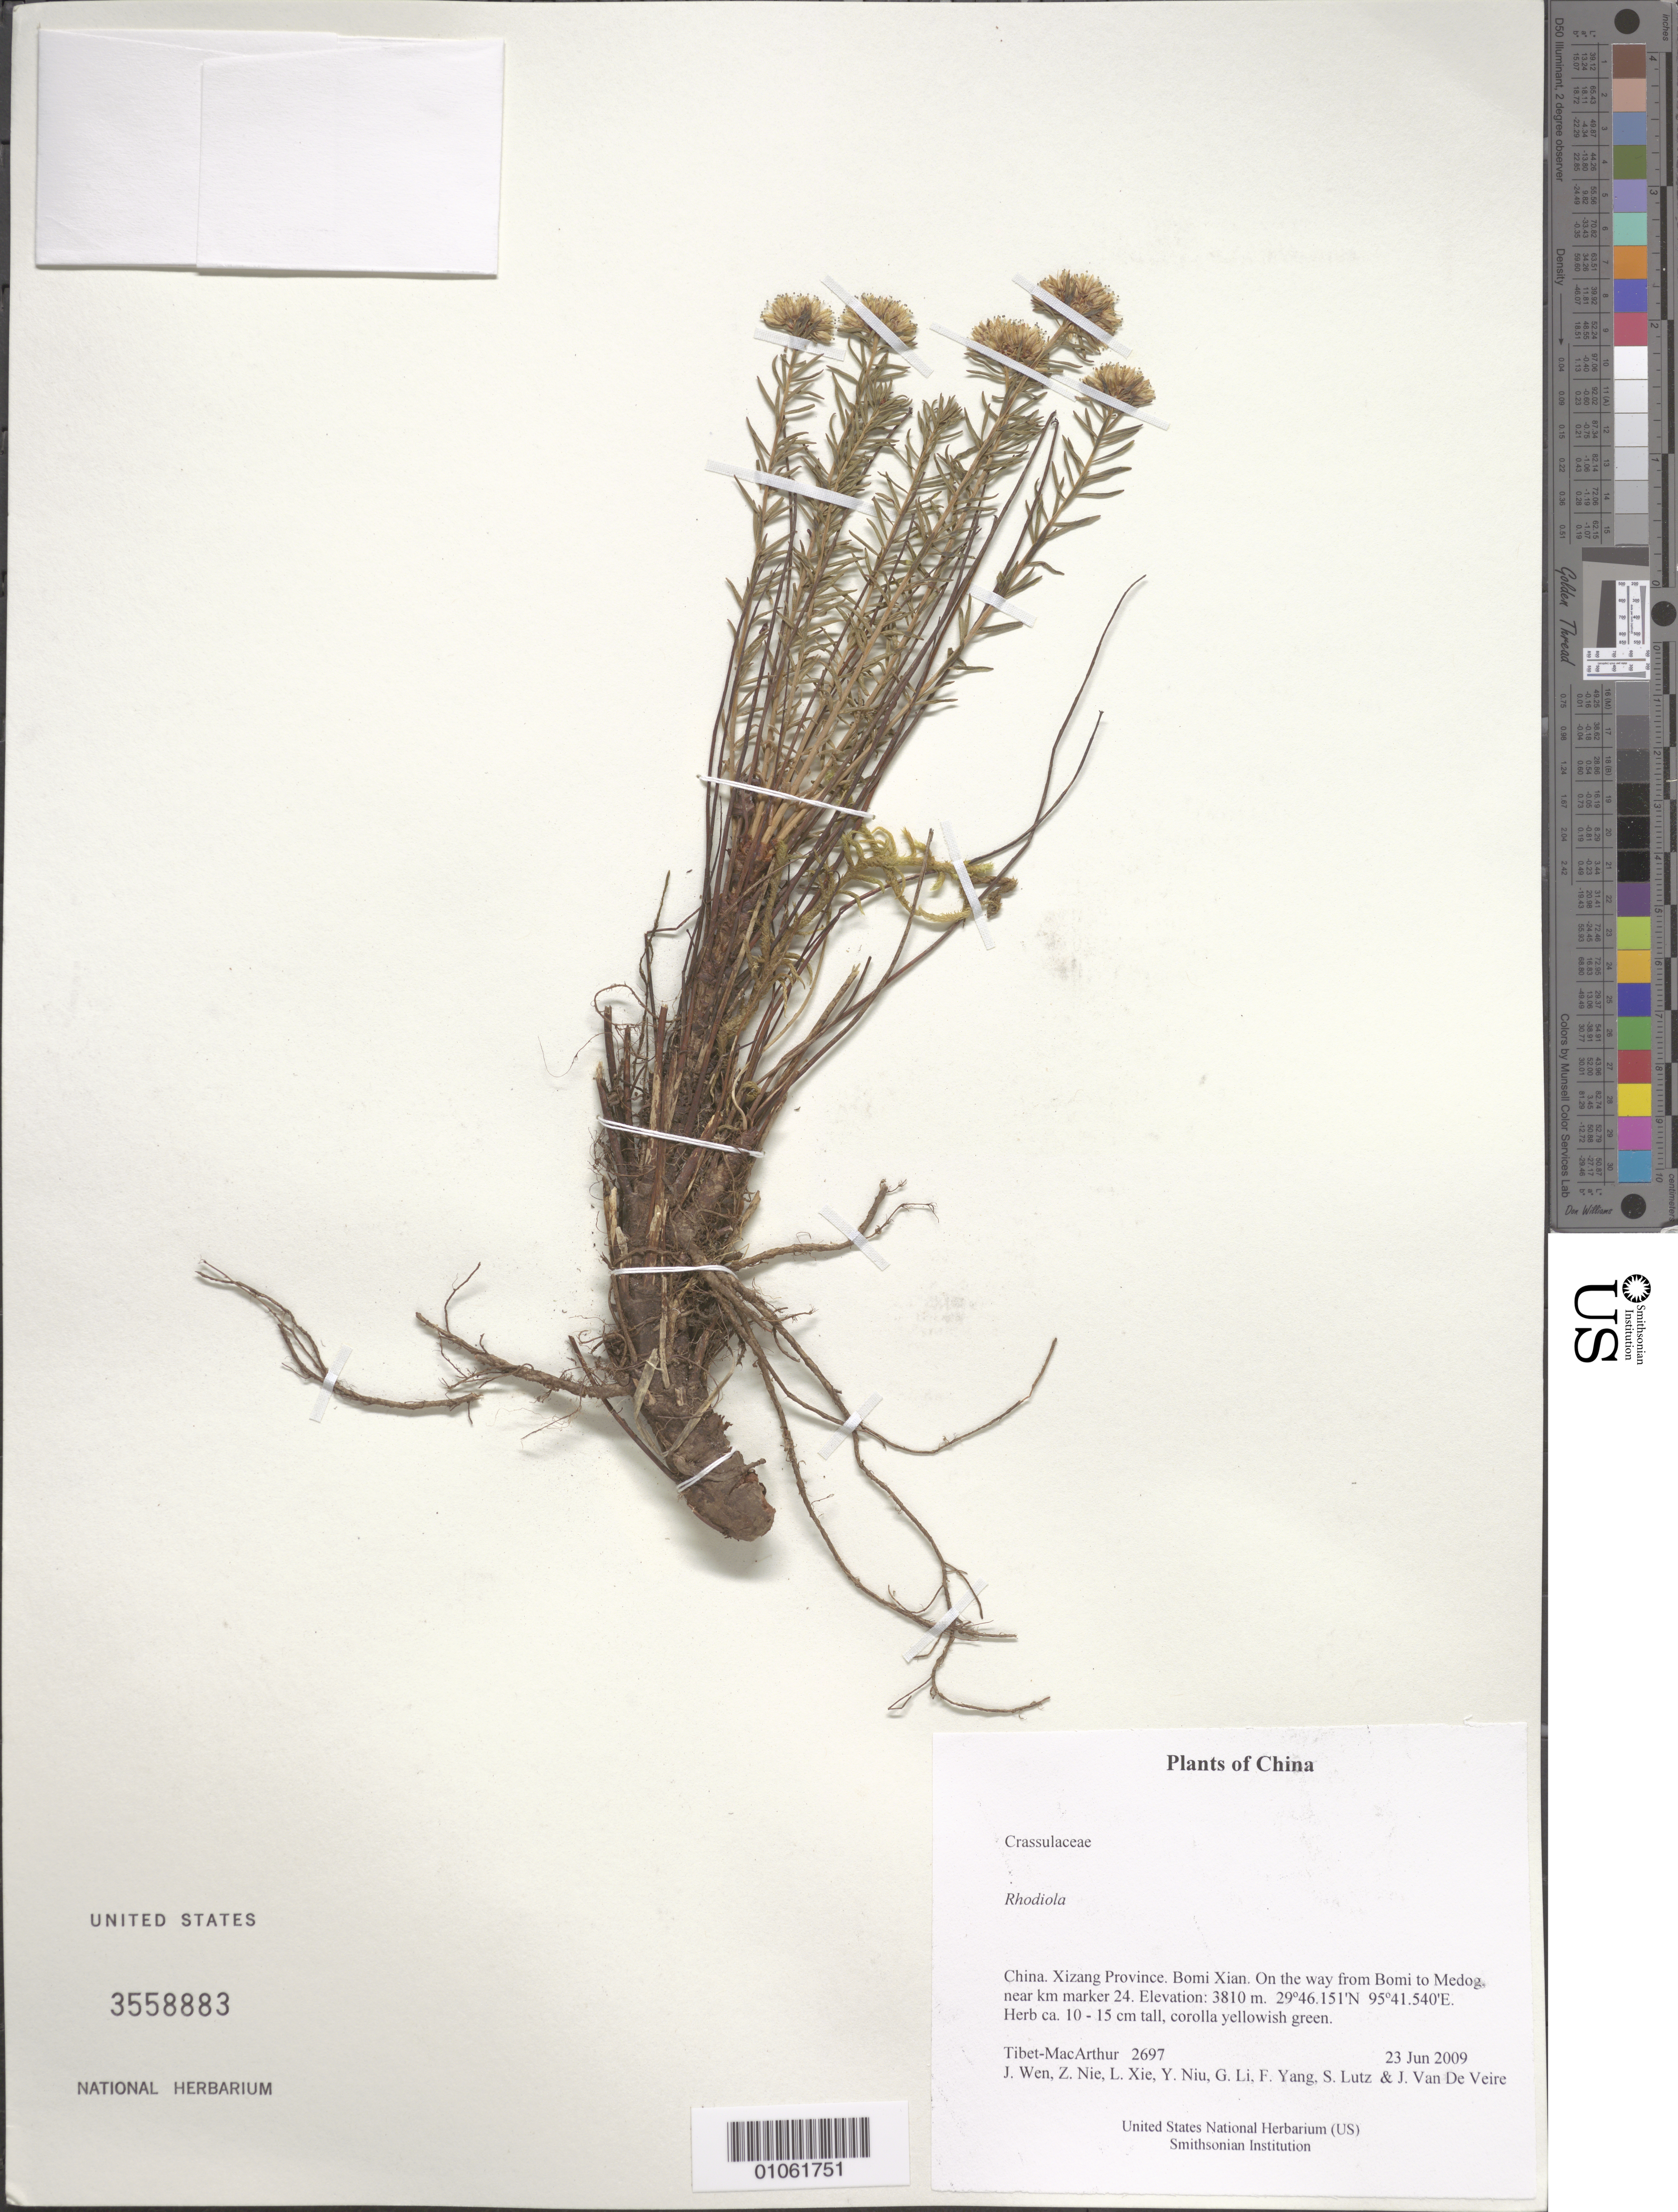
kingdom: Plantae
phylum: Tracheophyta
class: Magnoliopsida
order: Saxifragales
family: Crassulaceae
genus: Rhodiola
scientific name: Rhodiola sp.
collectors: Tibet-MacArthur, J. Wen, Z. Nie, L. Xie, Y. Niu, G. Li, F. Yang, S. Lutz & J. Van De Veire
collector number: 2697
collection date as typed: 23 Jun 2009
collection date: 2009-06-23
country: China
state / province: Xizang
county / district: Bomi Xian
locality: On the way from Bomi to Medog, near km marker 24.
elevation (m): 3810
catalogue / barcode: US 3558883